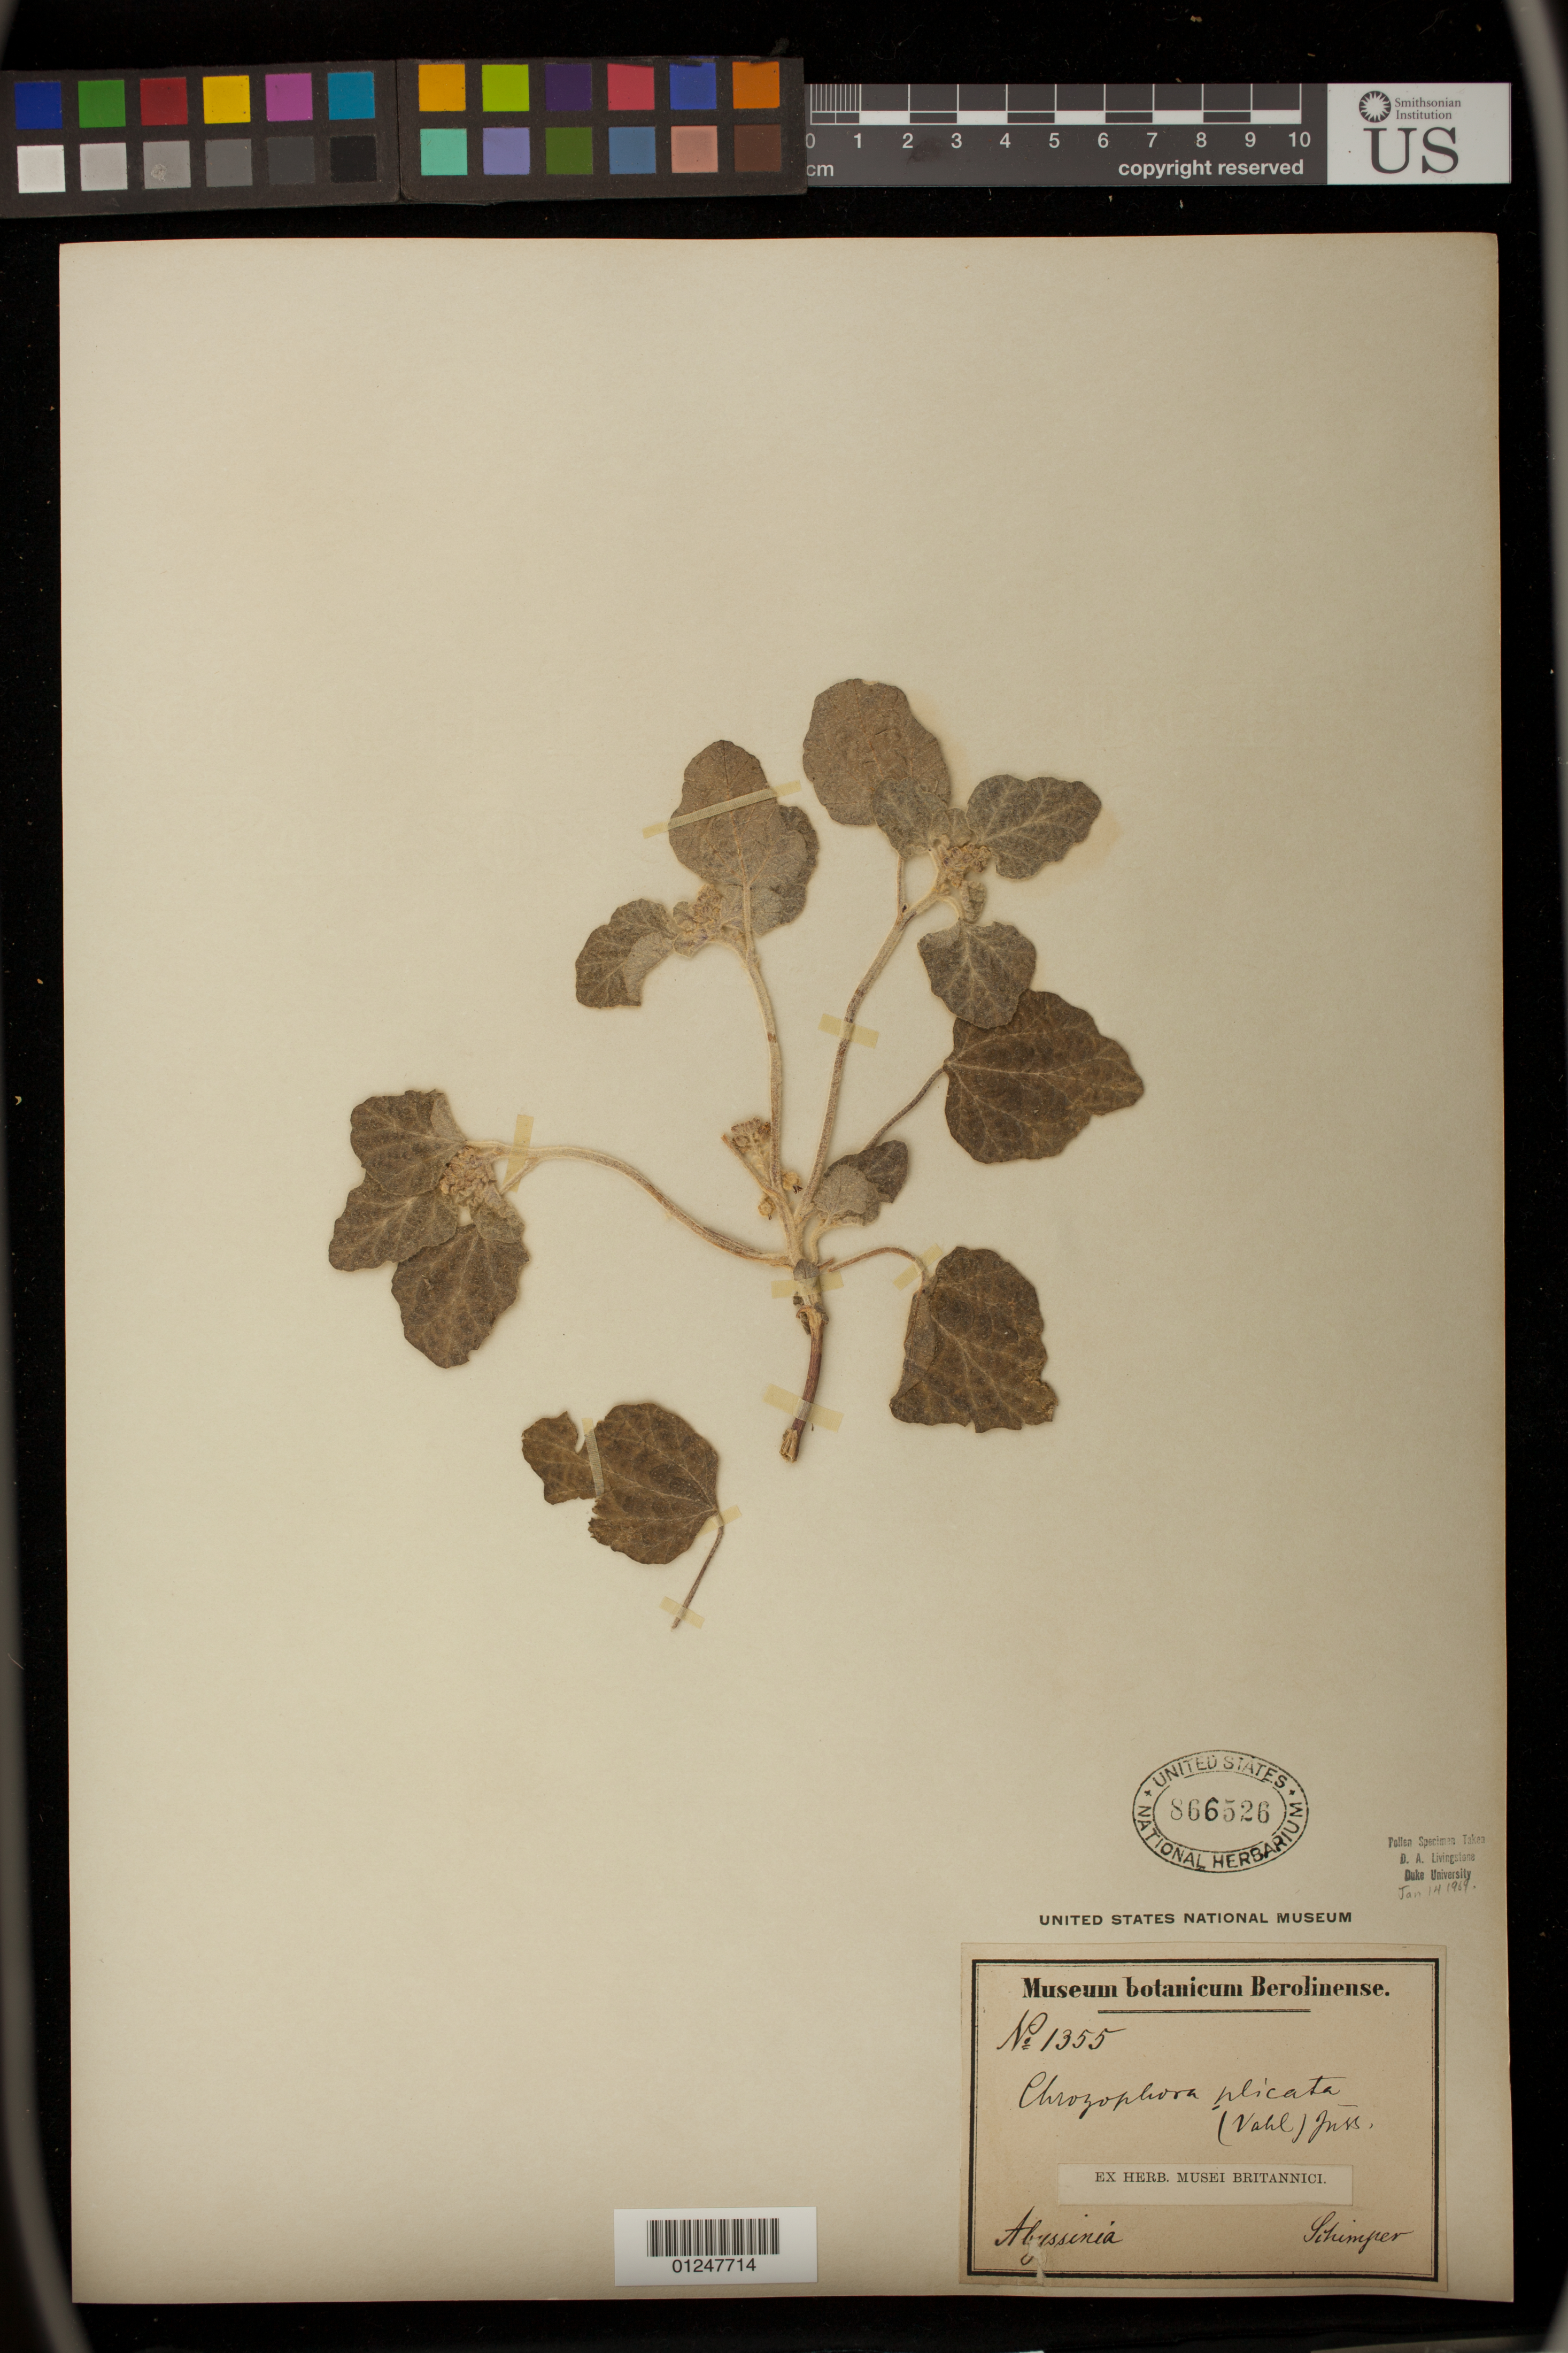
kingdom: Plantae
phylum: Tracheophyta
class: Magnoliopsida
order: Malpighiales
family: Euphorbiaceae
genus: Chrozophora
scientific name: Chrozophora plicata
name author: A. Juss.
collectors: -. Schimper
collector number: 1355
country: Ethiopia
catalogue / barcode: US 866526